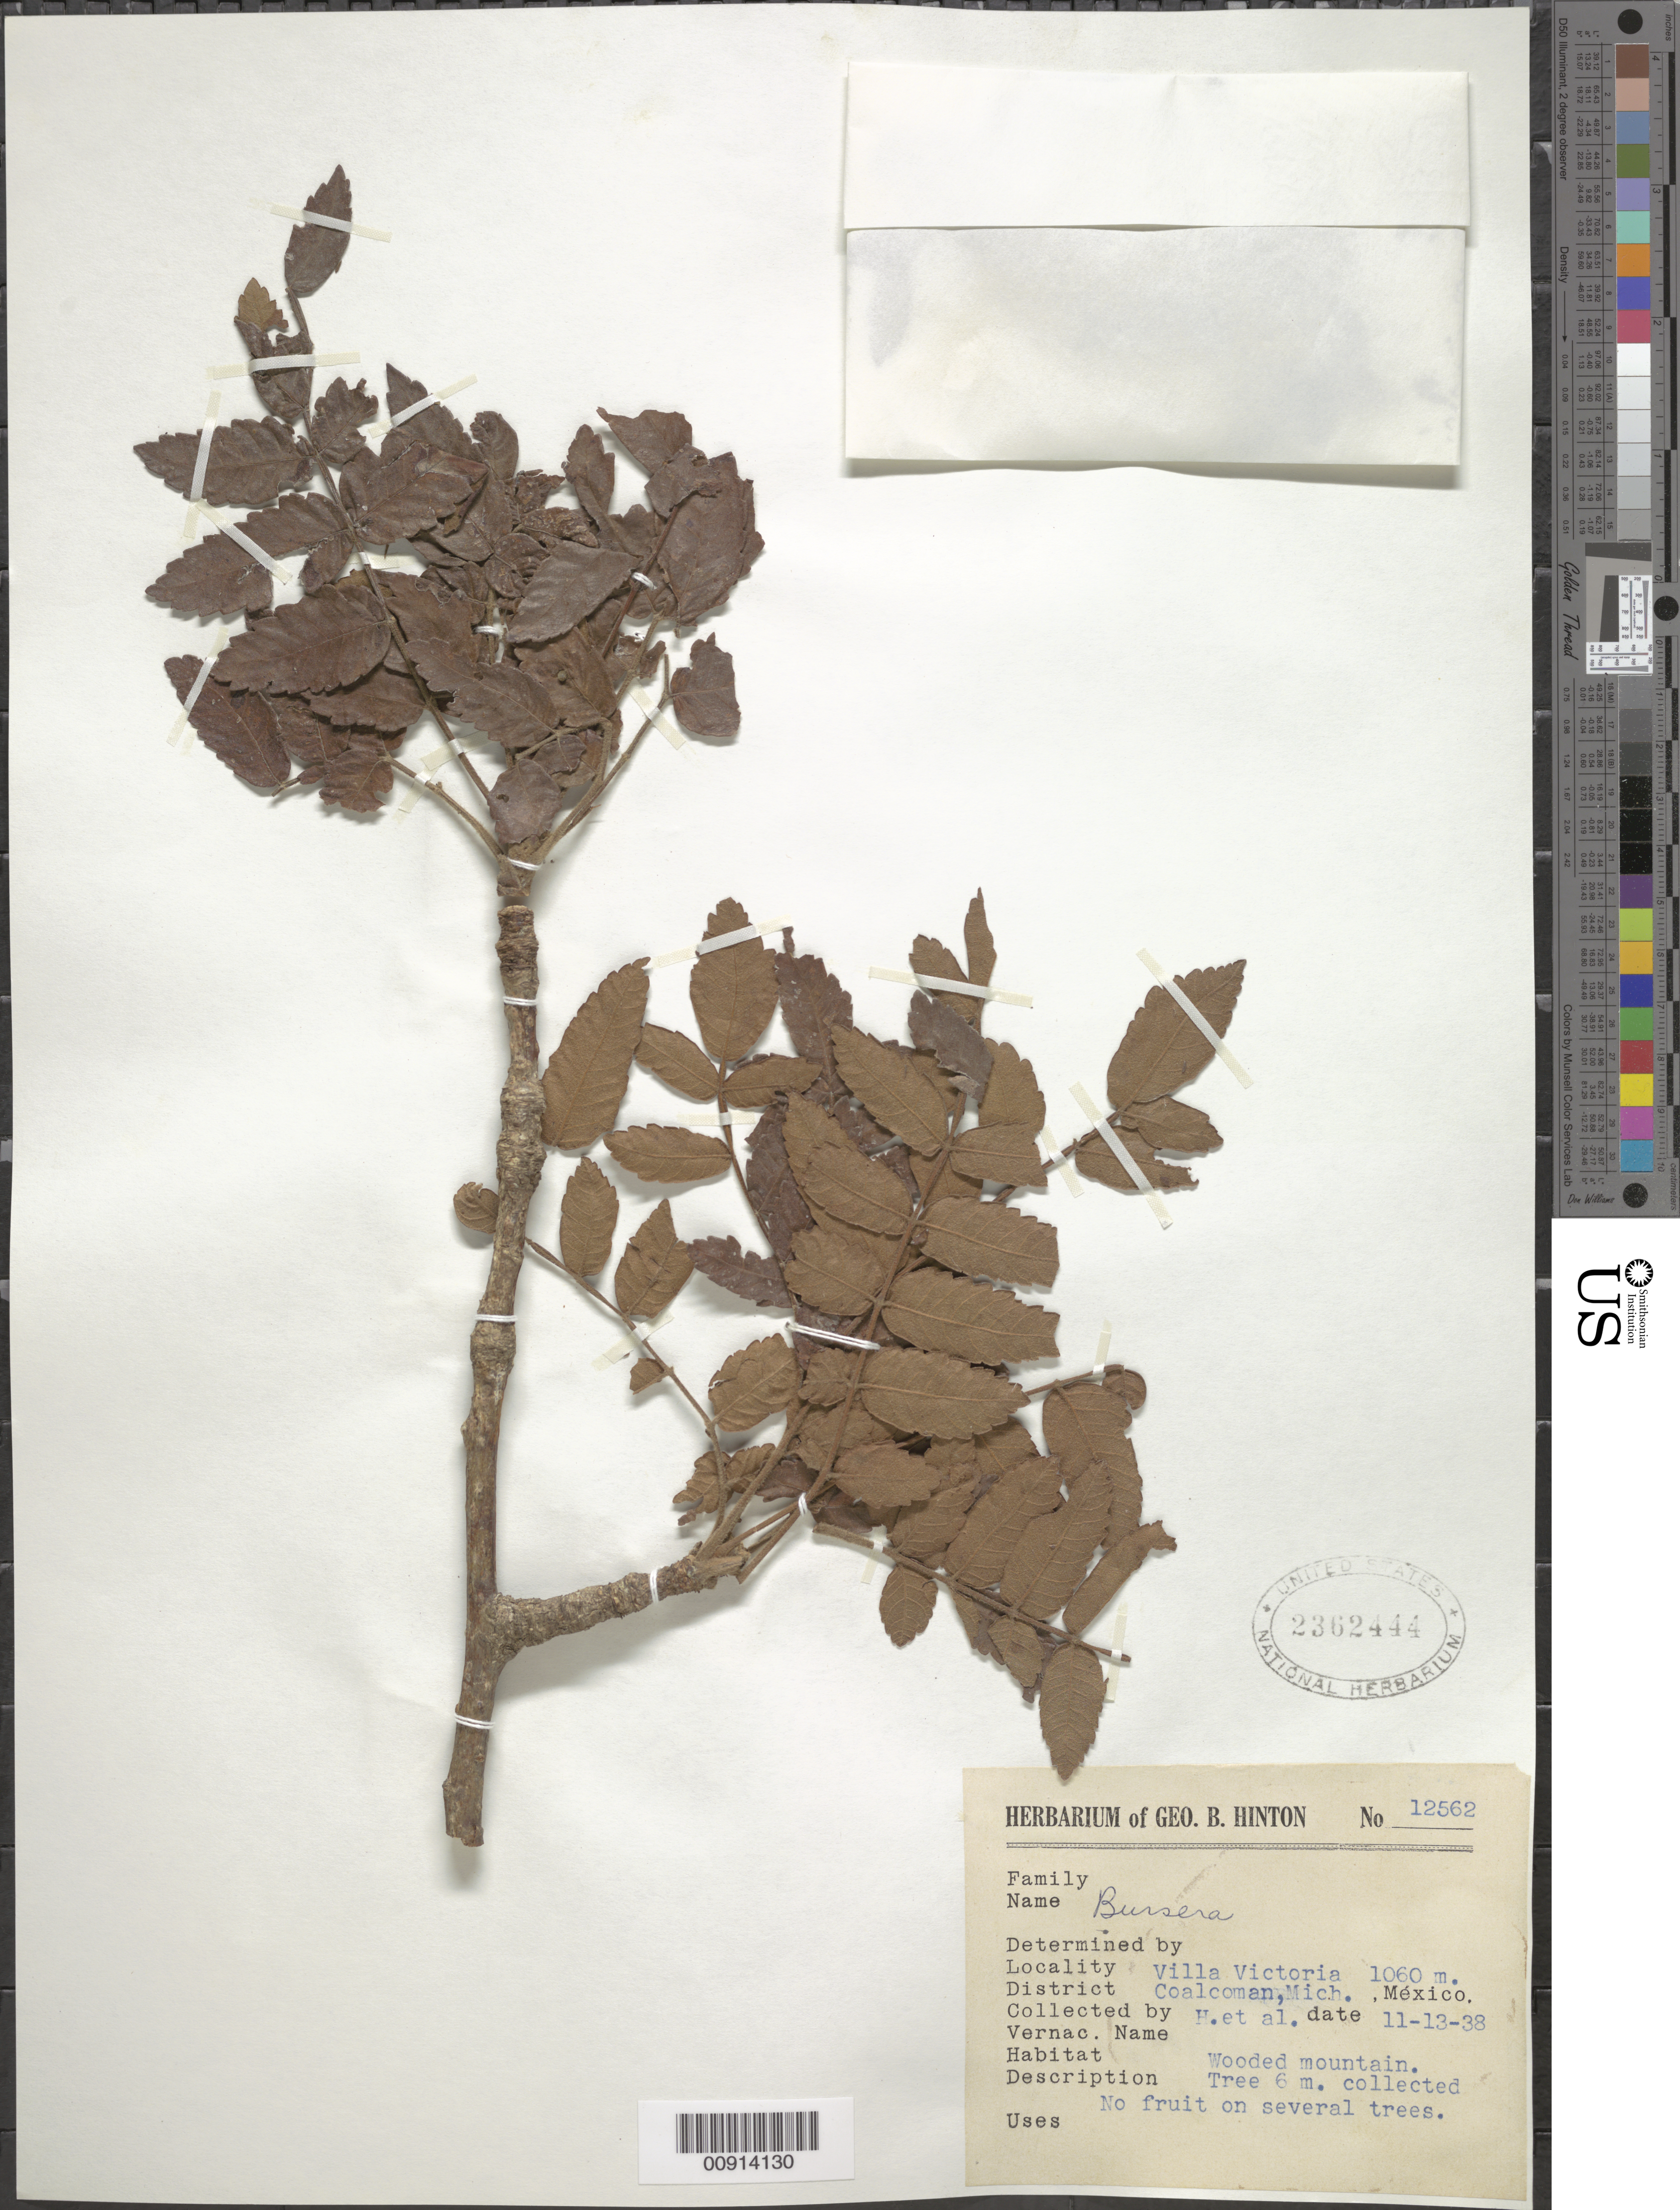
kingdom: Plantae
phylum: Tracheophyta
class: Magnoliopsida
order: Sapindales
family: Burseraceae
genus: Bursera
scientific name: Bursera sp.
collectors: G. B. Hinton & et al.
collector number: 12562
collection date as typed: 13 Nov 1938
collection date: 1938-11-13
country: Mexico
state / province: Michoacán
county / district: Coalcomán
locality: Villa Victoria, District Coalcomán, Michoacán.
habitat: Wooded mountain.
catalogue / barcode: US 2362444